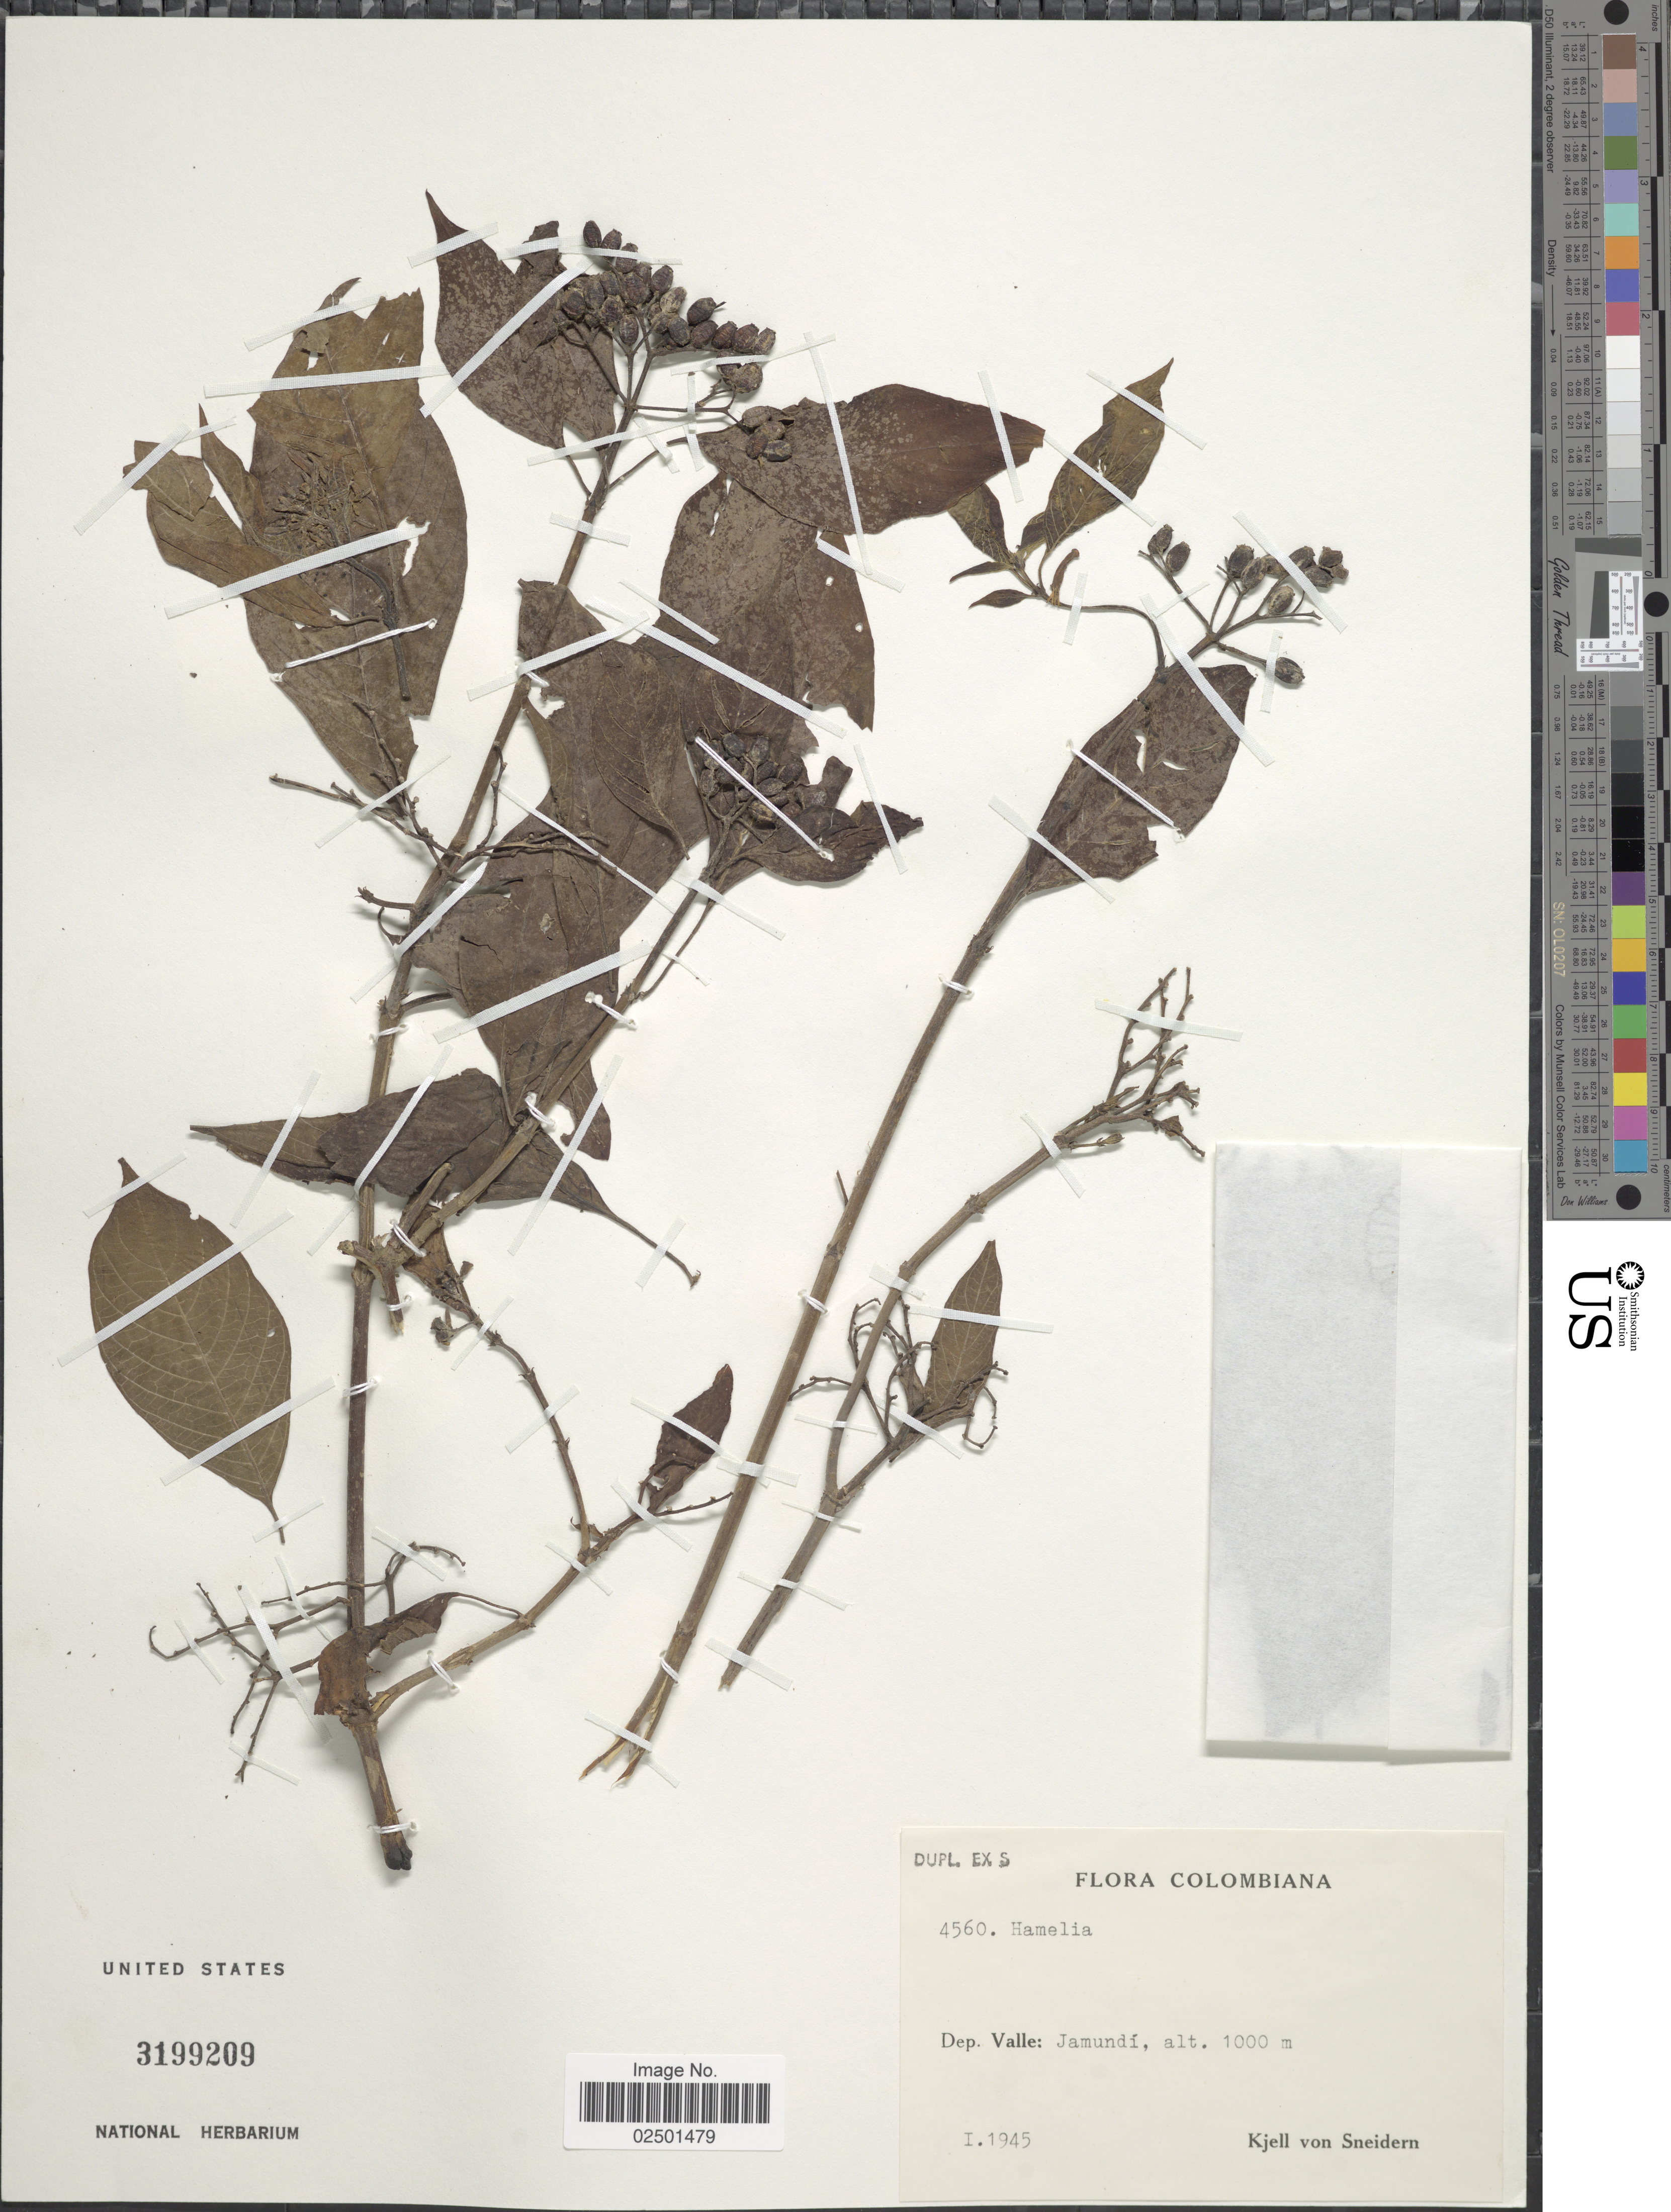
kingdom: Plantae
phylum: Tracheophyta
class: Magnoliopsida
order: Gentianales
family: Rubiaceae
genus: Hamelia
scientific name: Hamelia sp.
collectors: K. von Sneidern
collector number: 4560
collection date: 1945-01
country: Colombia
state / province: Valle del Cauca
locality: Dep. Valle: Jamundi.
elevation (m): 1000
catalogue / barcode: US 3199209